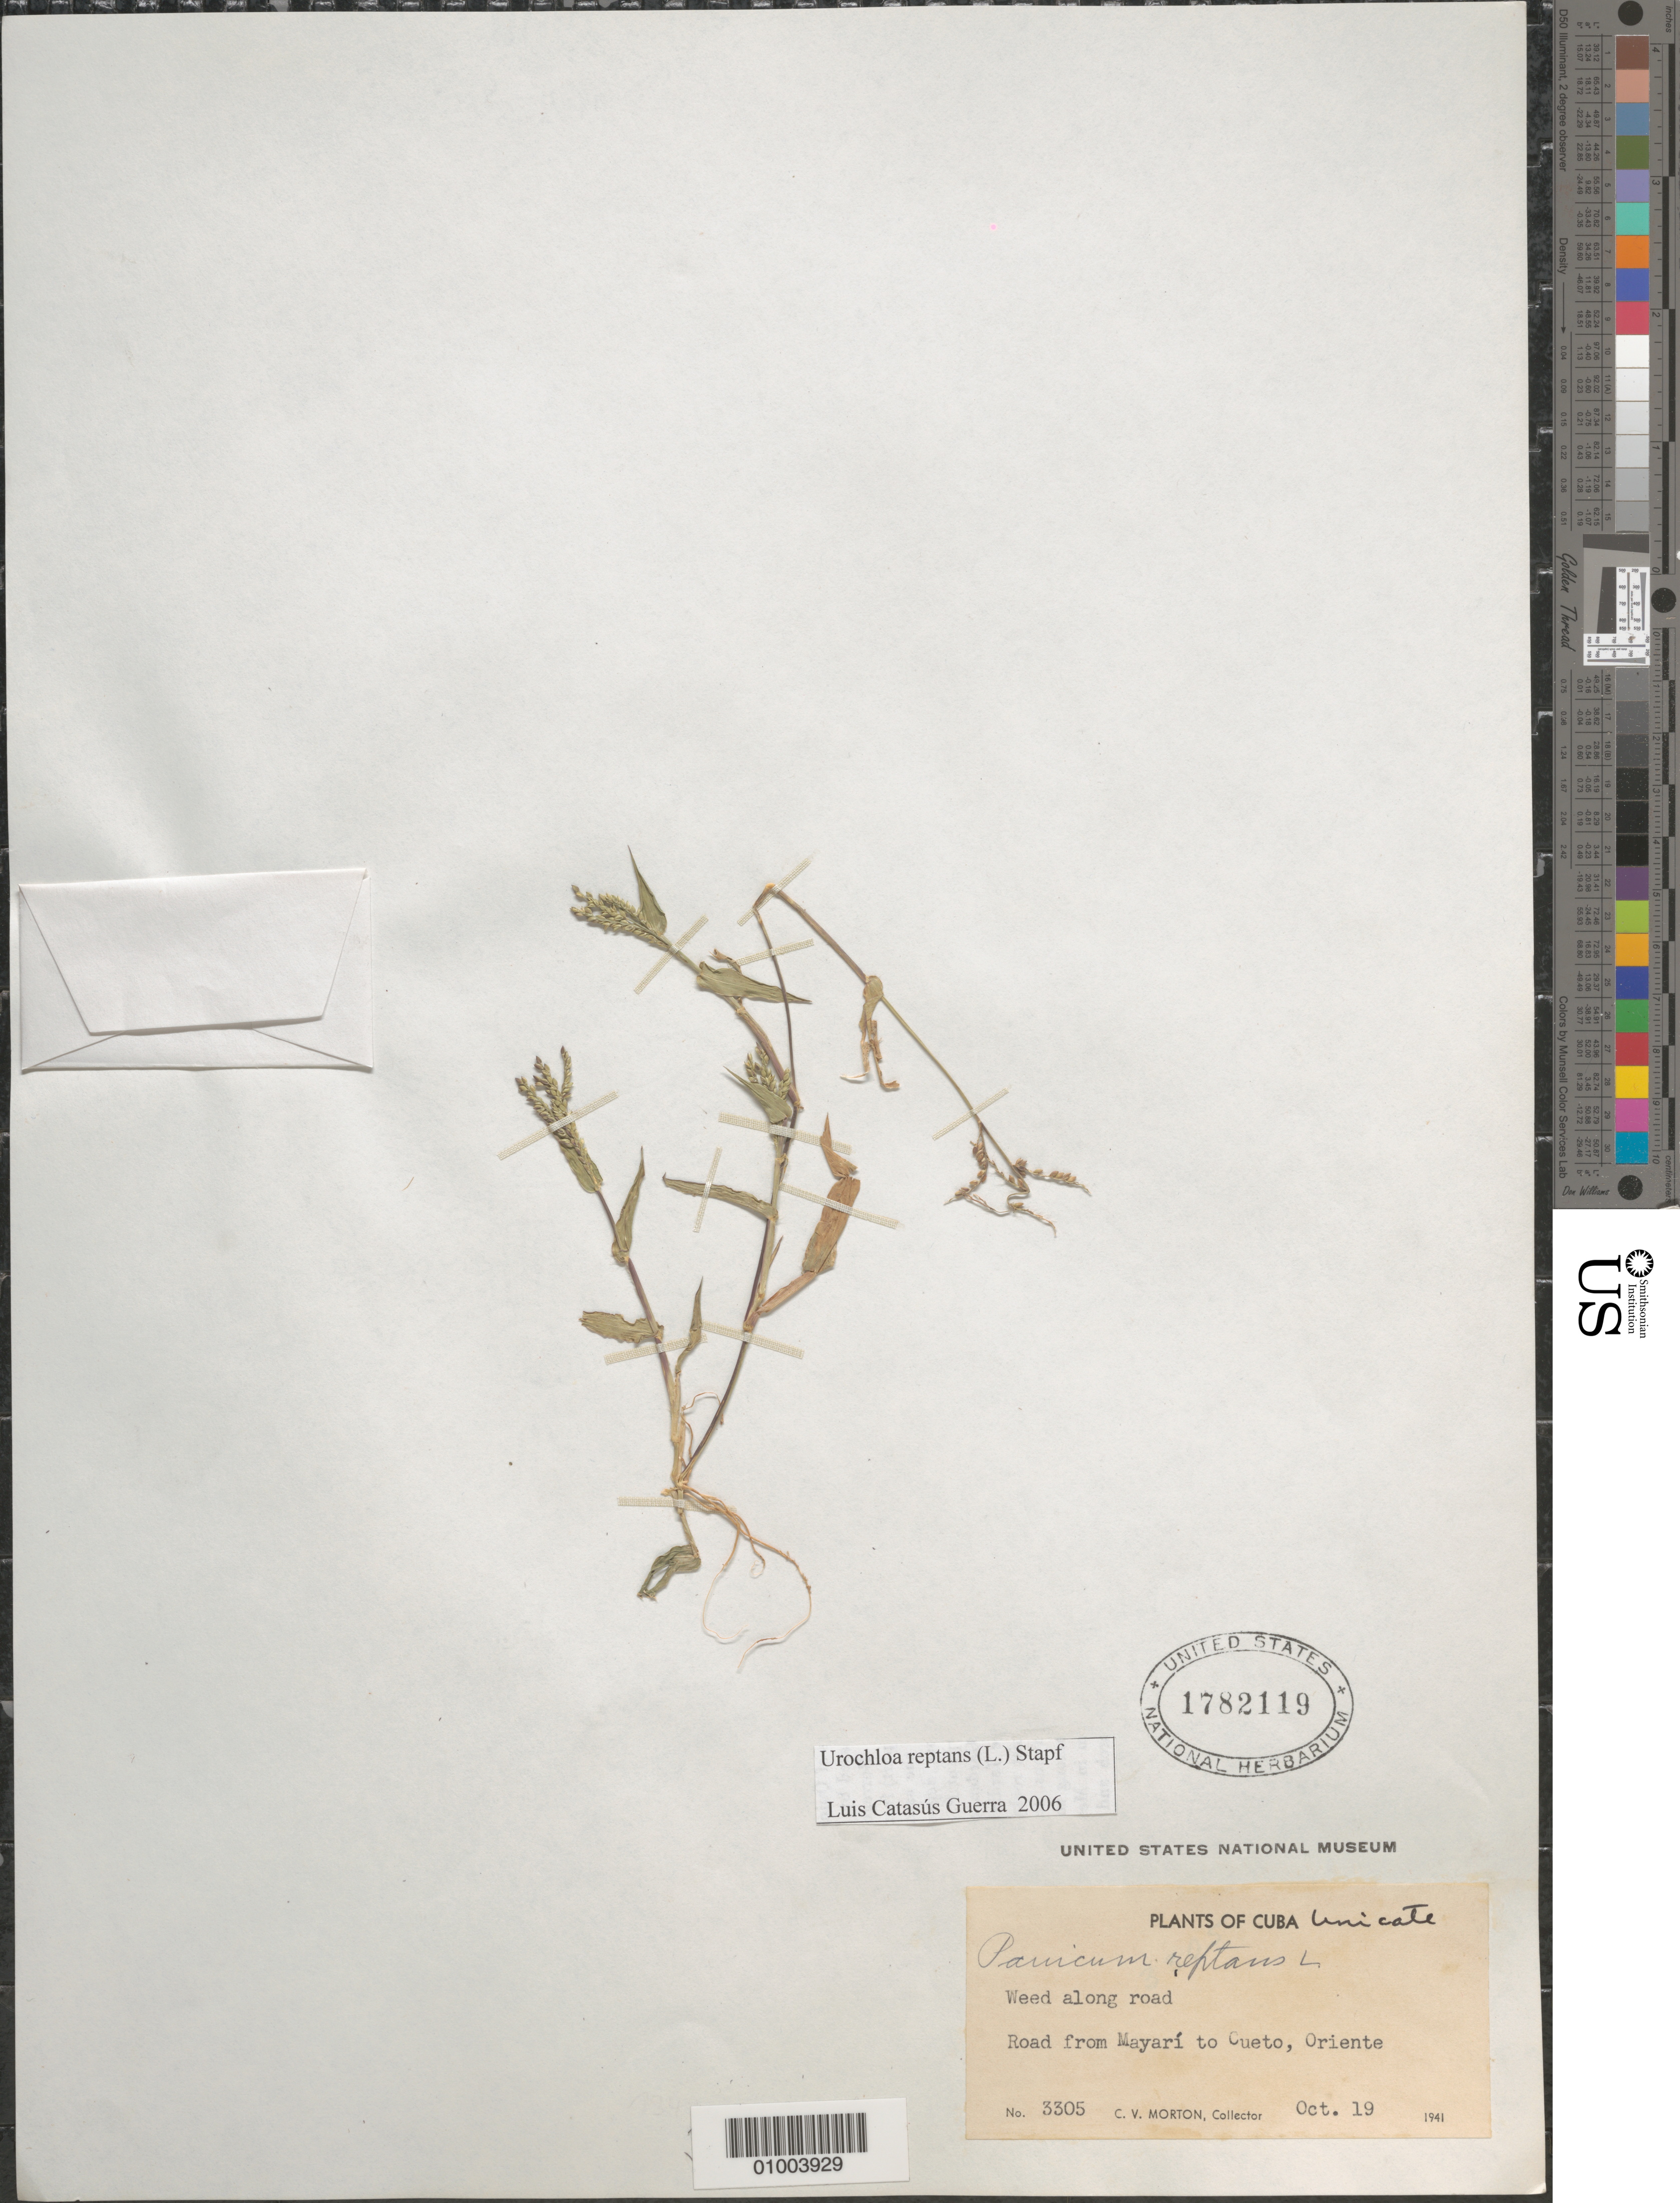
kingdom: Plantae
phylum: Tracheophyta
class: Liliopsida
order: Poales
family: Poaceae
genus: Urochloa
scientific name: Urochloa reptans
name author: (L.) Stapf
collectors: C. V. Morton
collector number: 3305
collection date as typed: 19 Oct 1941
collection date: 1941-10-19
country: Cuba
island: Cuba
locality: Road from Mayari to Cueto, Oriente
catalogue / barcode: US 1782119